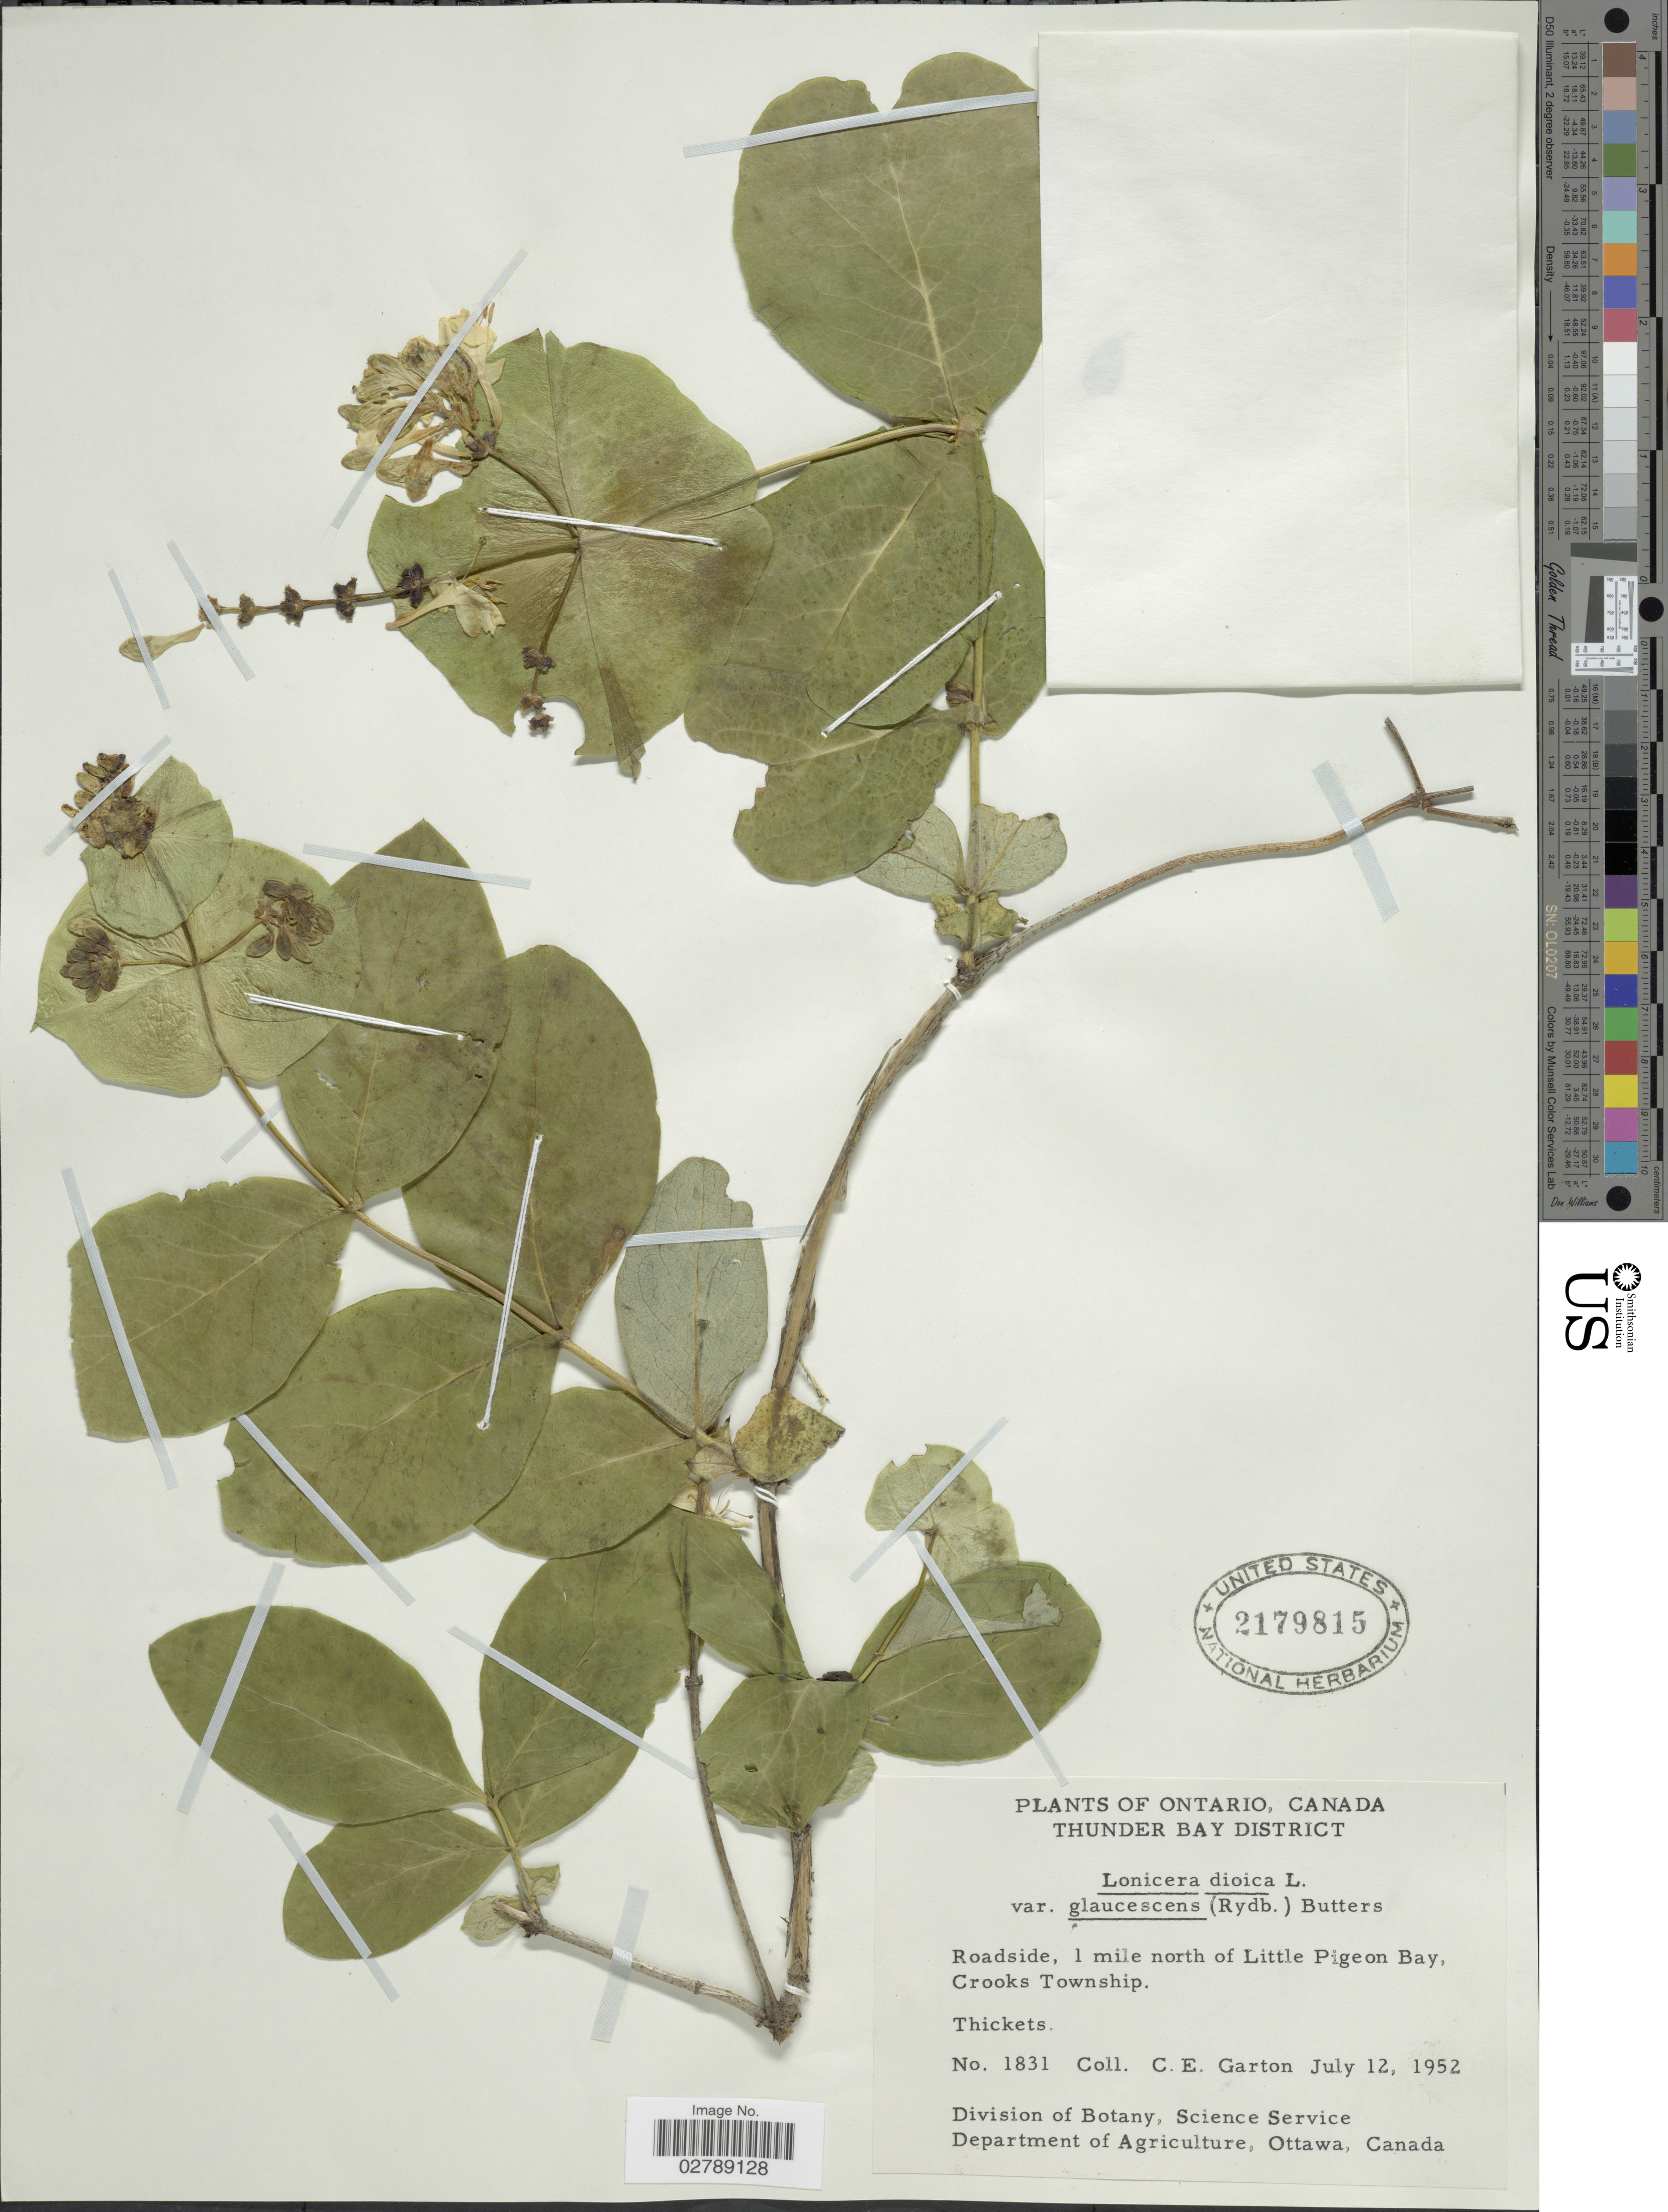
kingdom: Plantae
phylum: Tracheophyta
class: Magnoliopsida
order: Dipsacales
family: Caprifoliaceae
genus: Lonicera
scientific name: Lonicera dioica var. glaucescens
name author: (Rydb.) Butters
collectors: C. E. Garton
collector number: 1831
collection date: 1952-07-12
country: Canada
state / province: Ontario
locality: Thunder Bay District. Roadside, 1 mile north of Little Pigeon Bay, Crooks Township.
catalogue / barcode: US 2179815